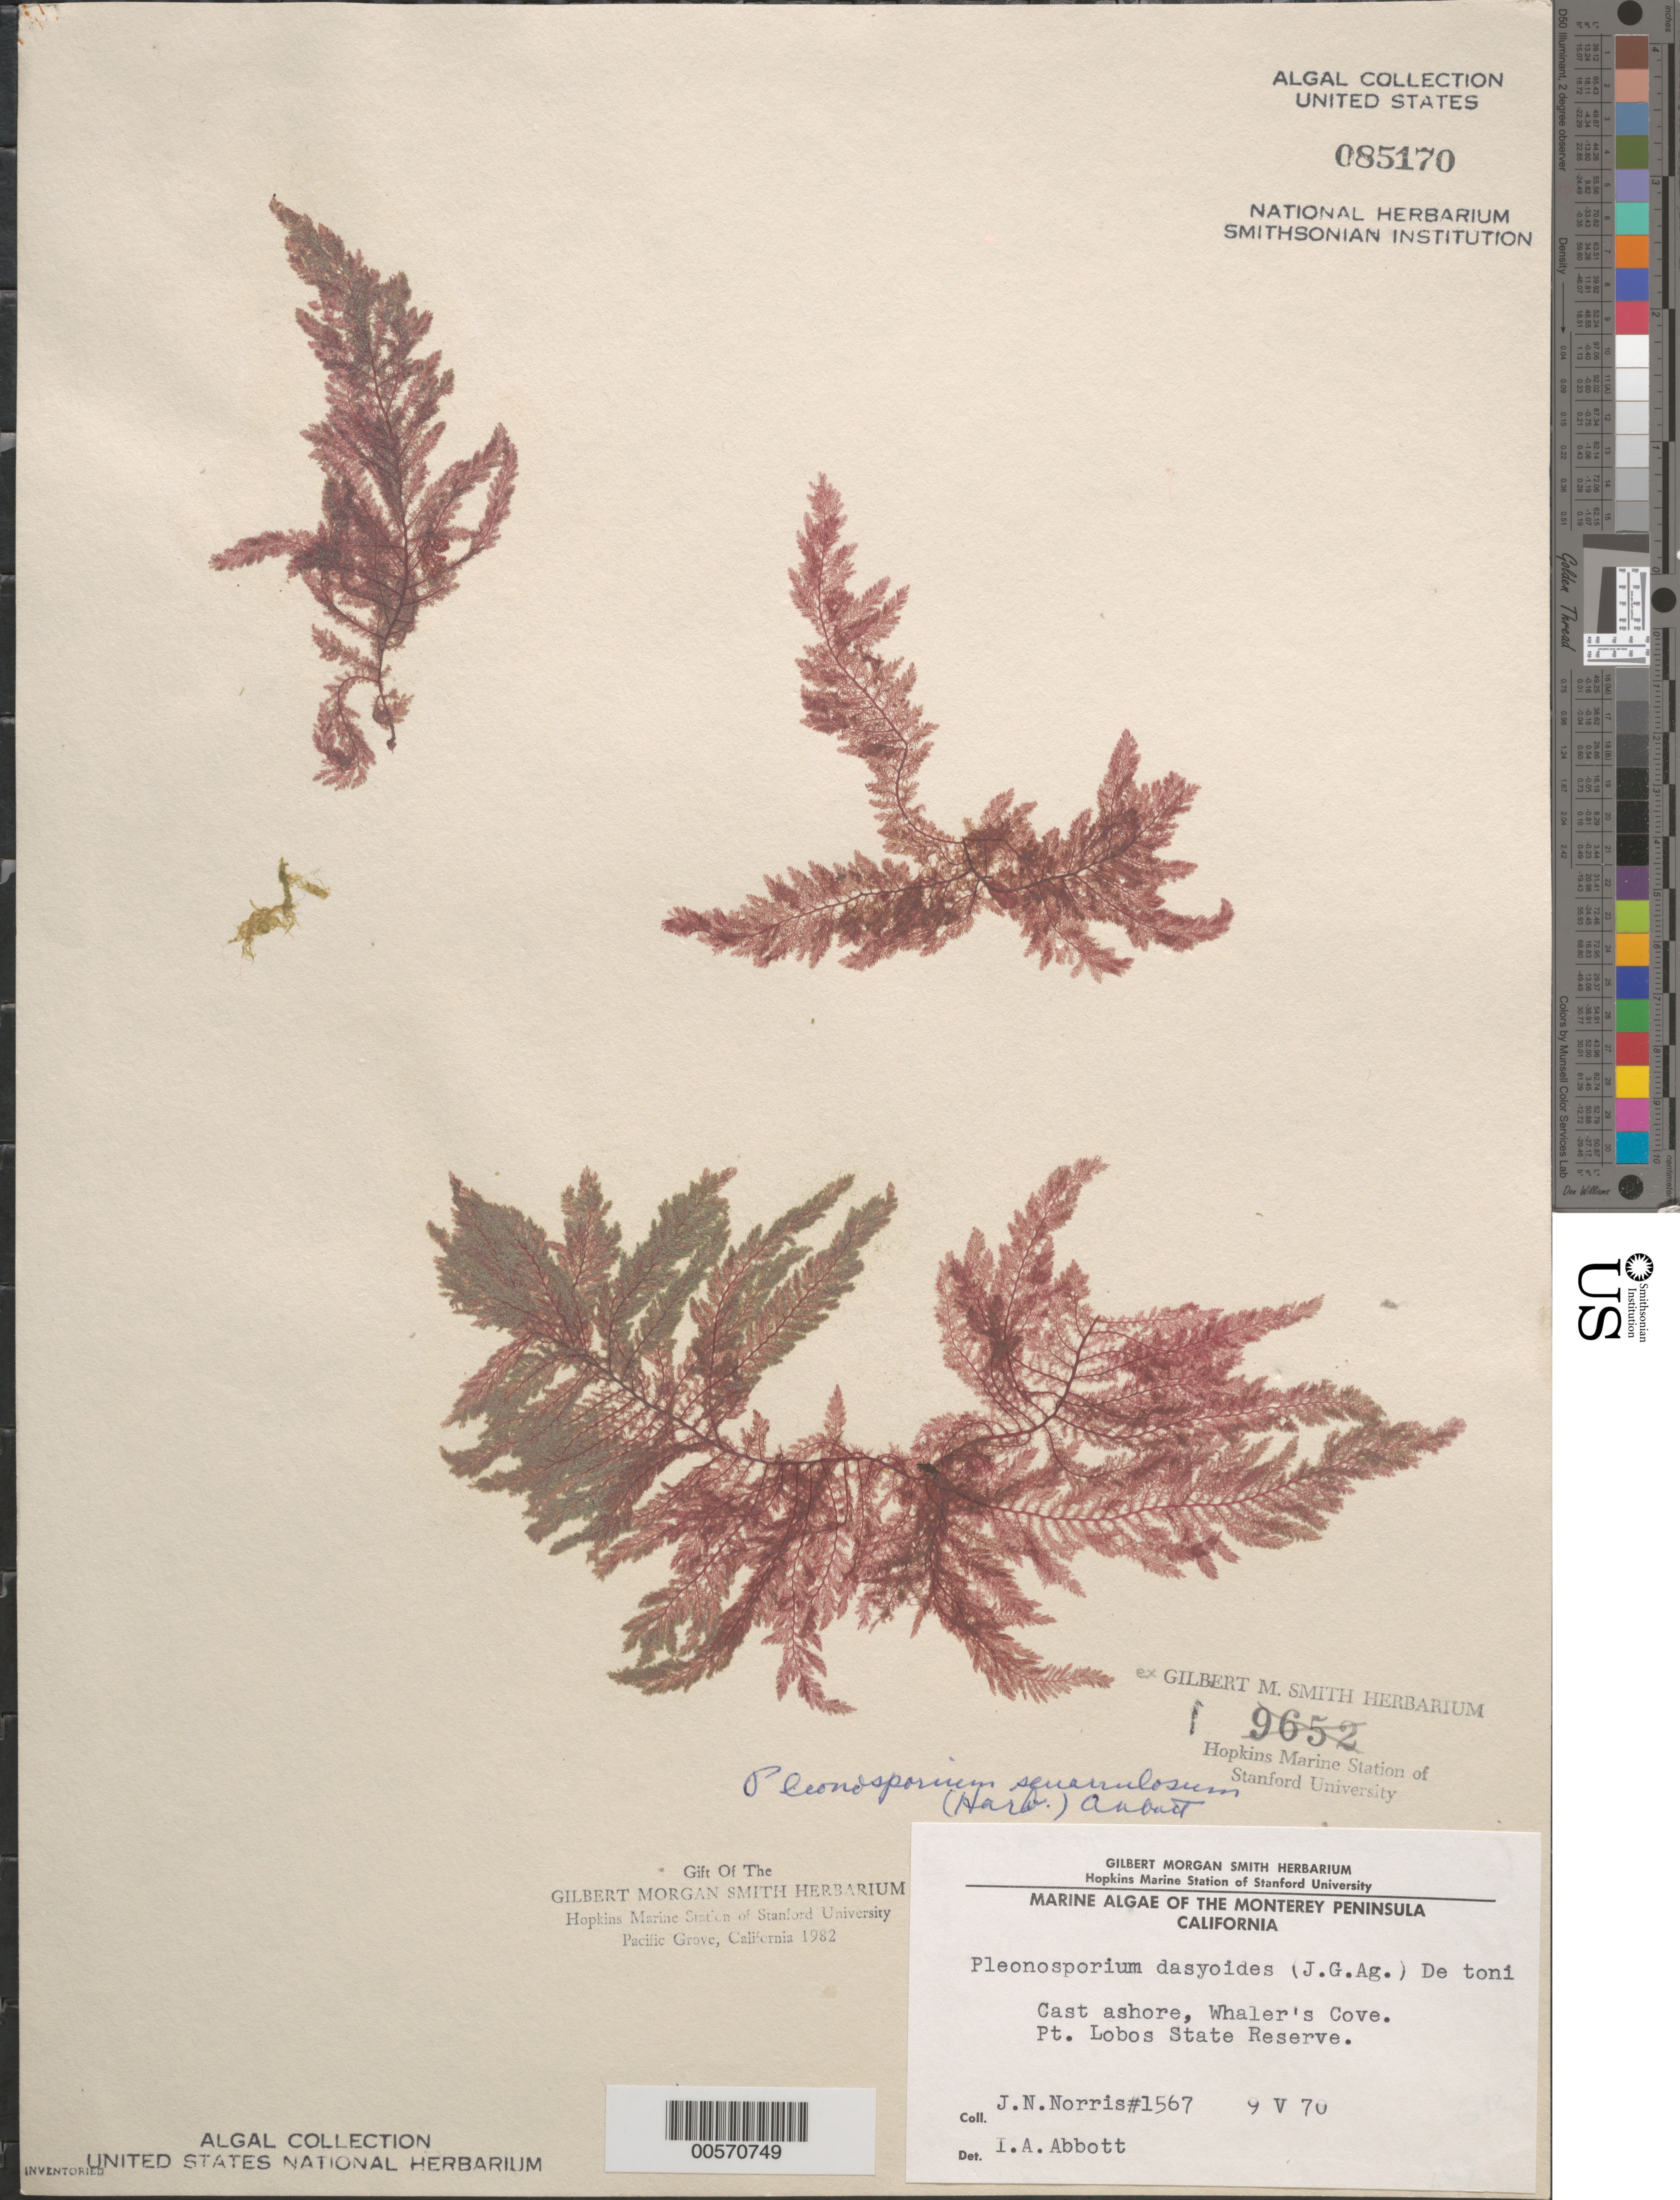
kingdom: Plantae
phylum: Rhodophyta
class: Florideophyceae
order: Ceramiales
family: Wrangeliaceae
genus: Pleonosporium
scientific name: Pleonosporium squarrulosum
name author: (Harv.) I.A. Abbott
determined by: Abbott, Isabella A.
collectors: J. N. Norris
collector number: JN-1567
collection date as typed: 09 May 1970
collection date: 1970-05-09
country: United States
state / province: California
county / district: Monterey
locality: Whaler's Cove, Point Lobos State Reserve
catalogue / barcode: US 85170